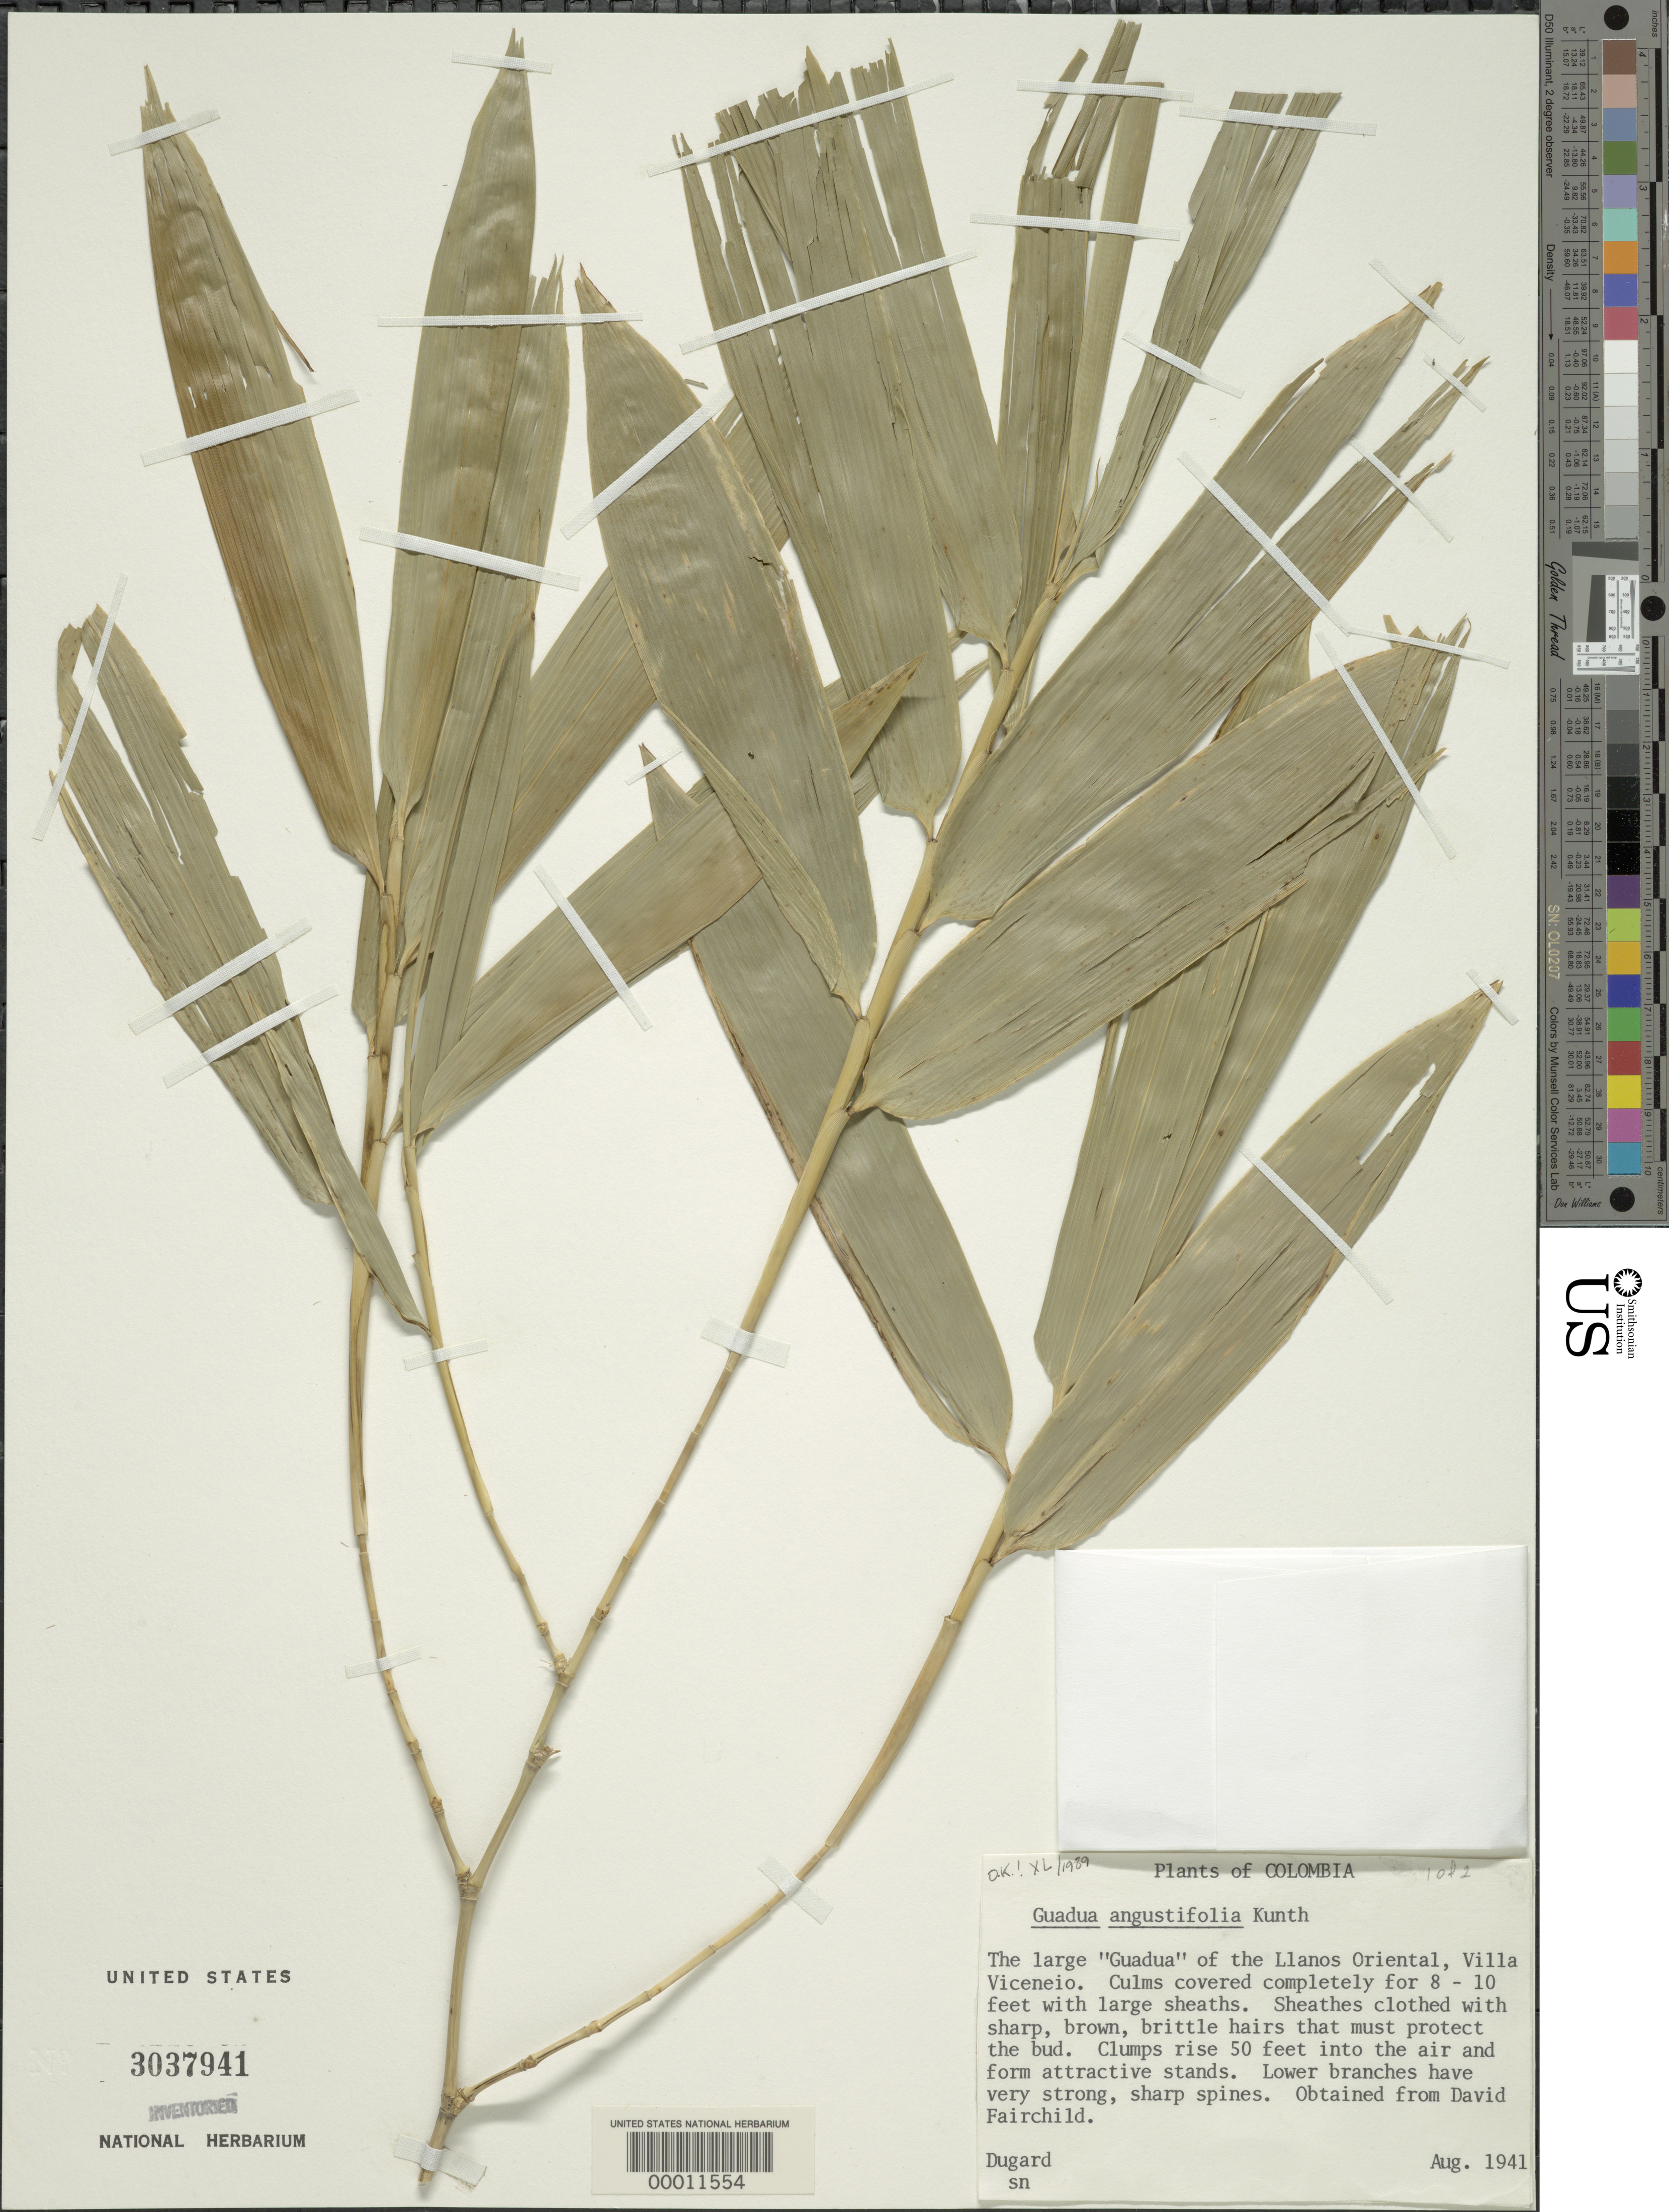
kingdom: Plantae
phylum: Tracheophyta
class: Liliopsida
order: Poales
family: Poaceae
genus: Guadua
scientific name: Guadua angustifolia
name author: Kunth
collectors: -. Dugard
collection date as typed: Aug 1941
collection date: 1941-08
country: Colombia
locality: Llanos Oriental, Villa Viceneio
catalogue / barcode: US 3037941